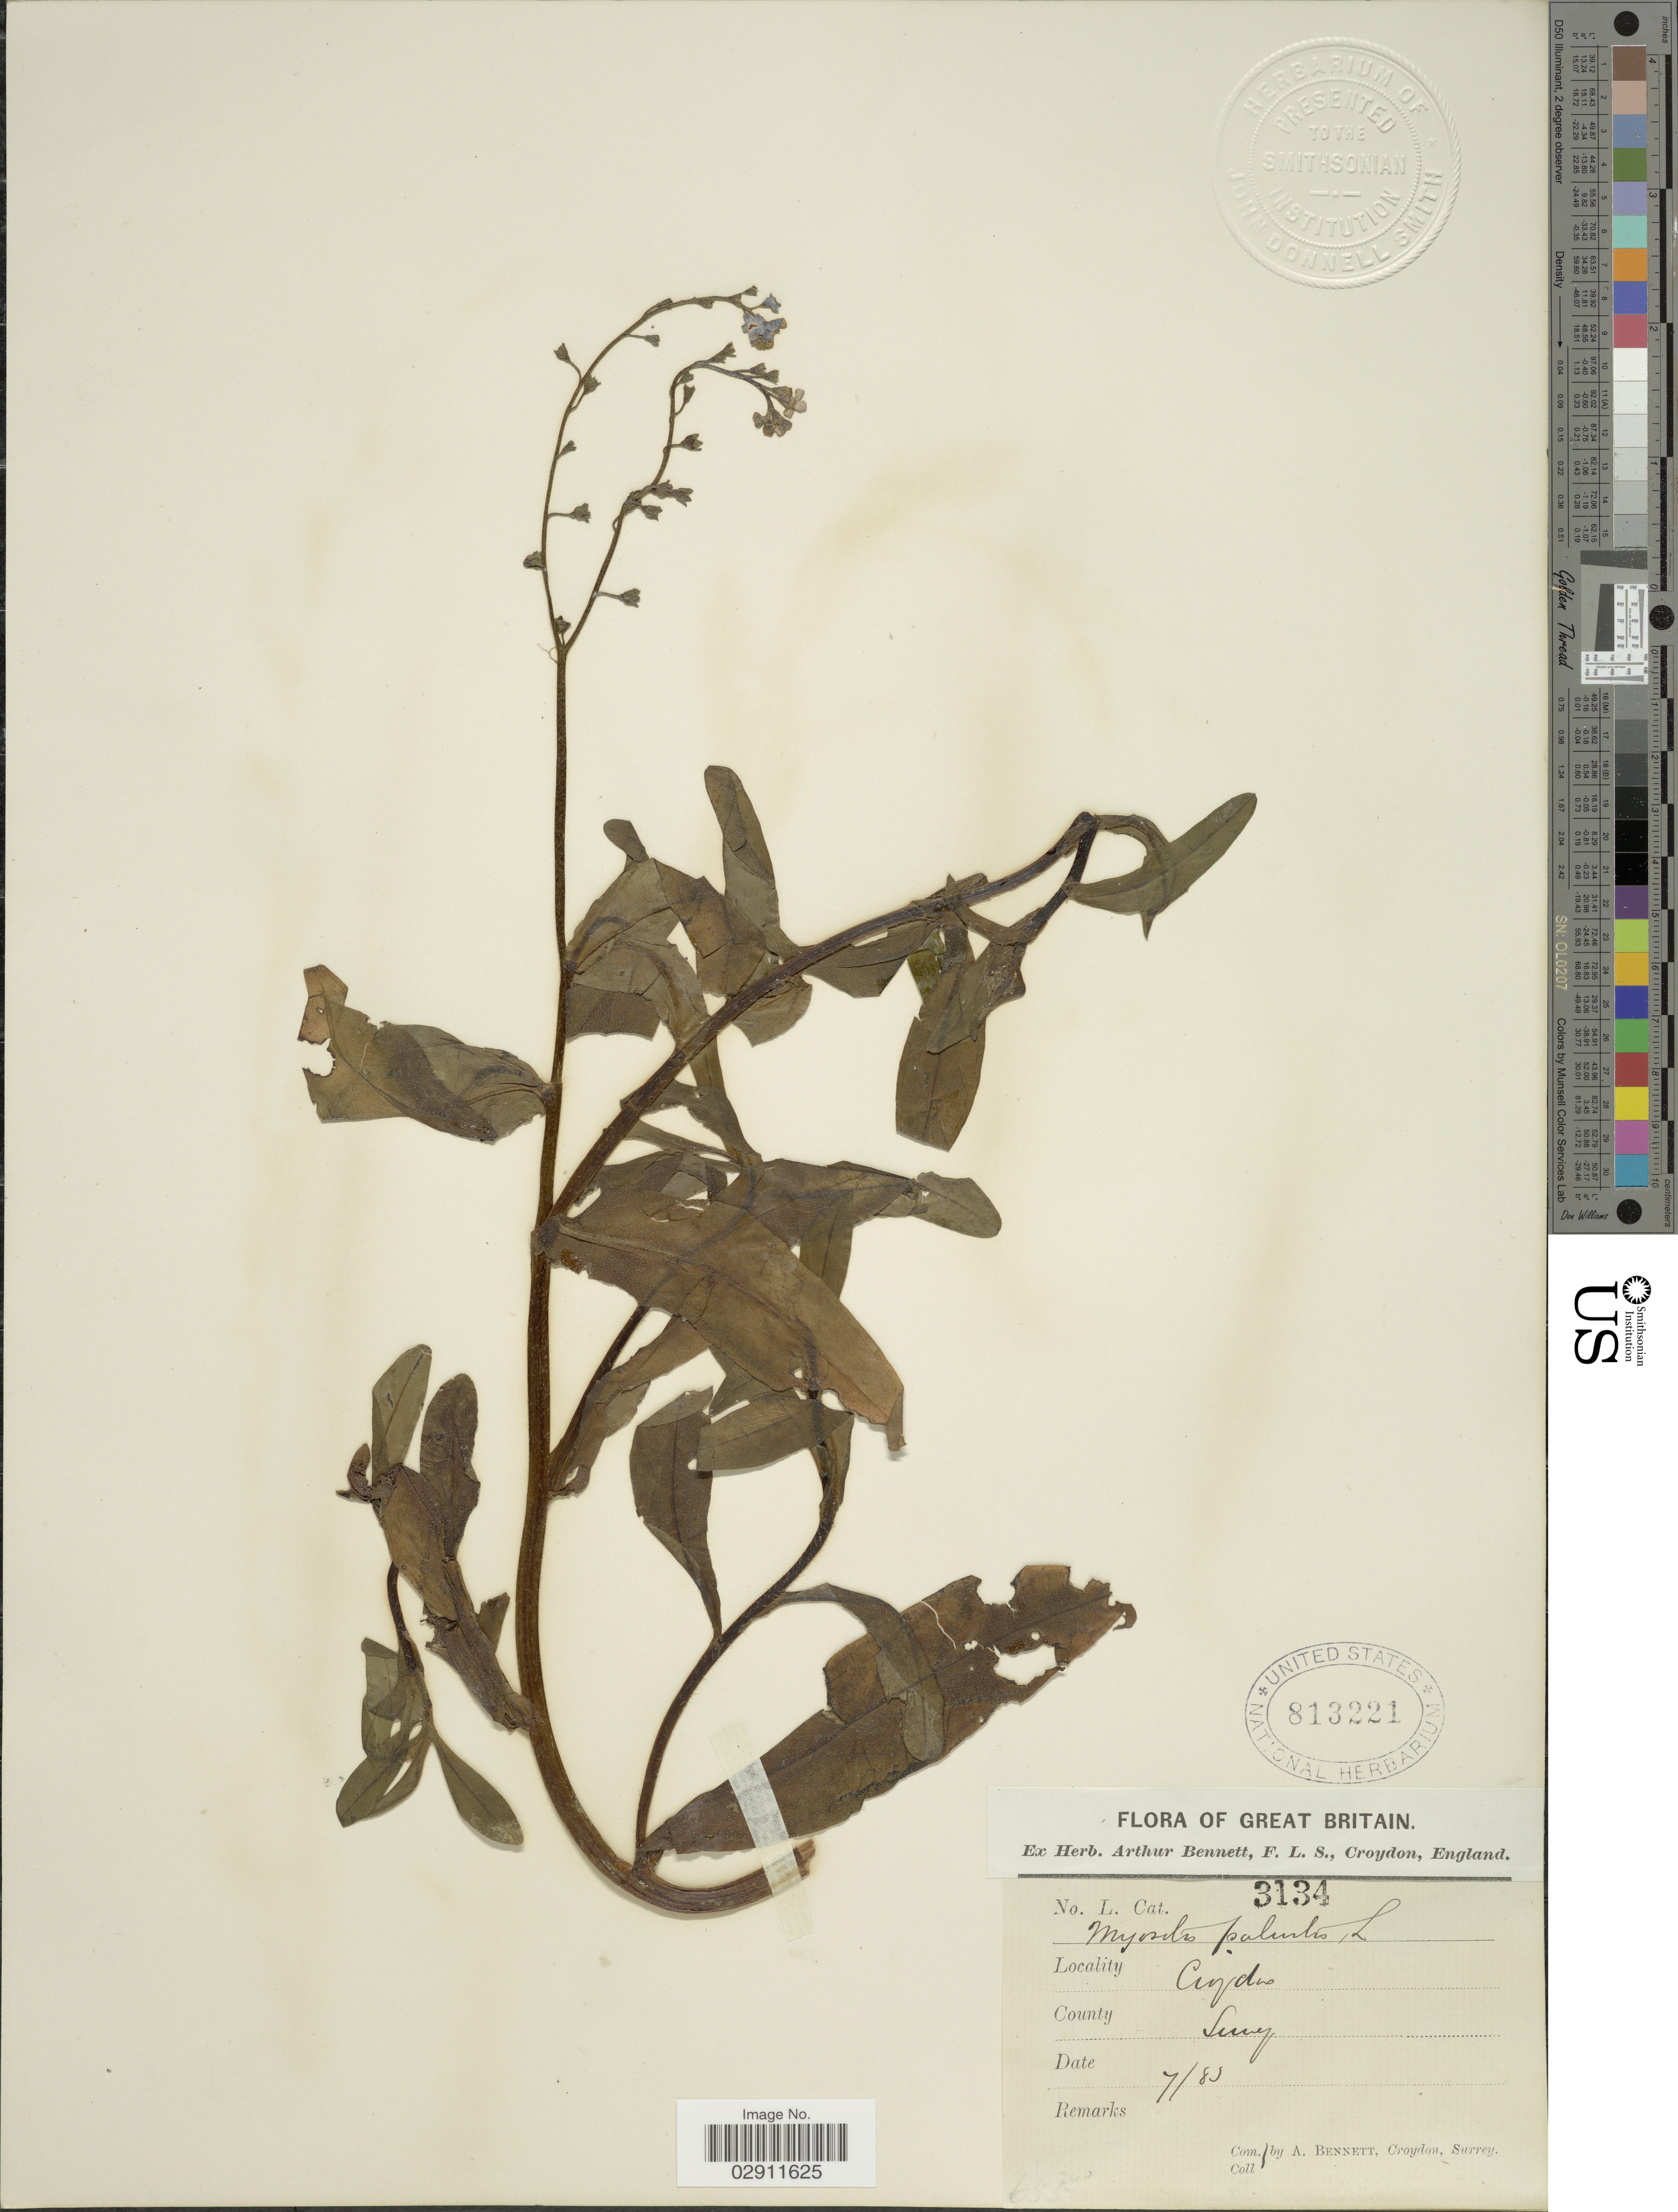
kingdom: Plantae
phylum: Tracheophyta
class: Magnoliopsida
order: Boraginales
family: Boraginaceae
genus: Myosotis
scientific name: Myosotis palustris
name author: L.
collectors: A. Bennett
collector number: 3134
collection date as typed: Transcribed d/m/y: /7/83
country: United Kingdom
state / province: England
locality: Great Britain, Croydon, County Surrey.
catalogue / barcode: US 813221